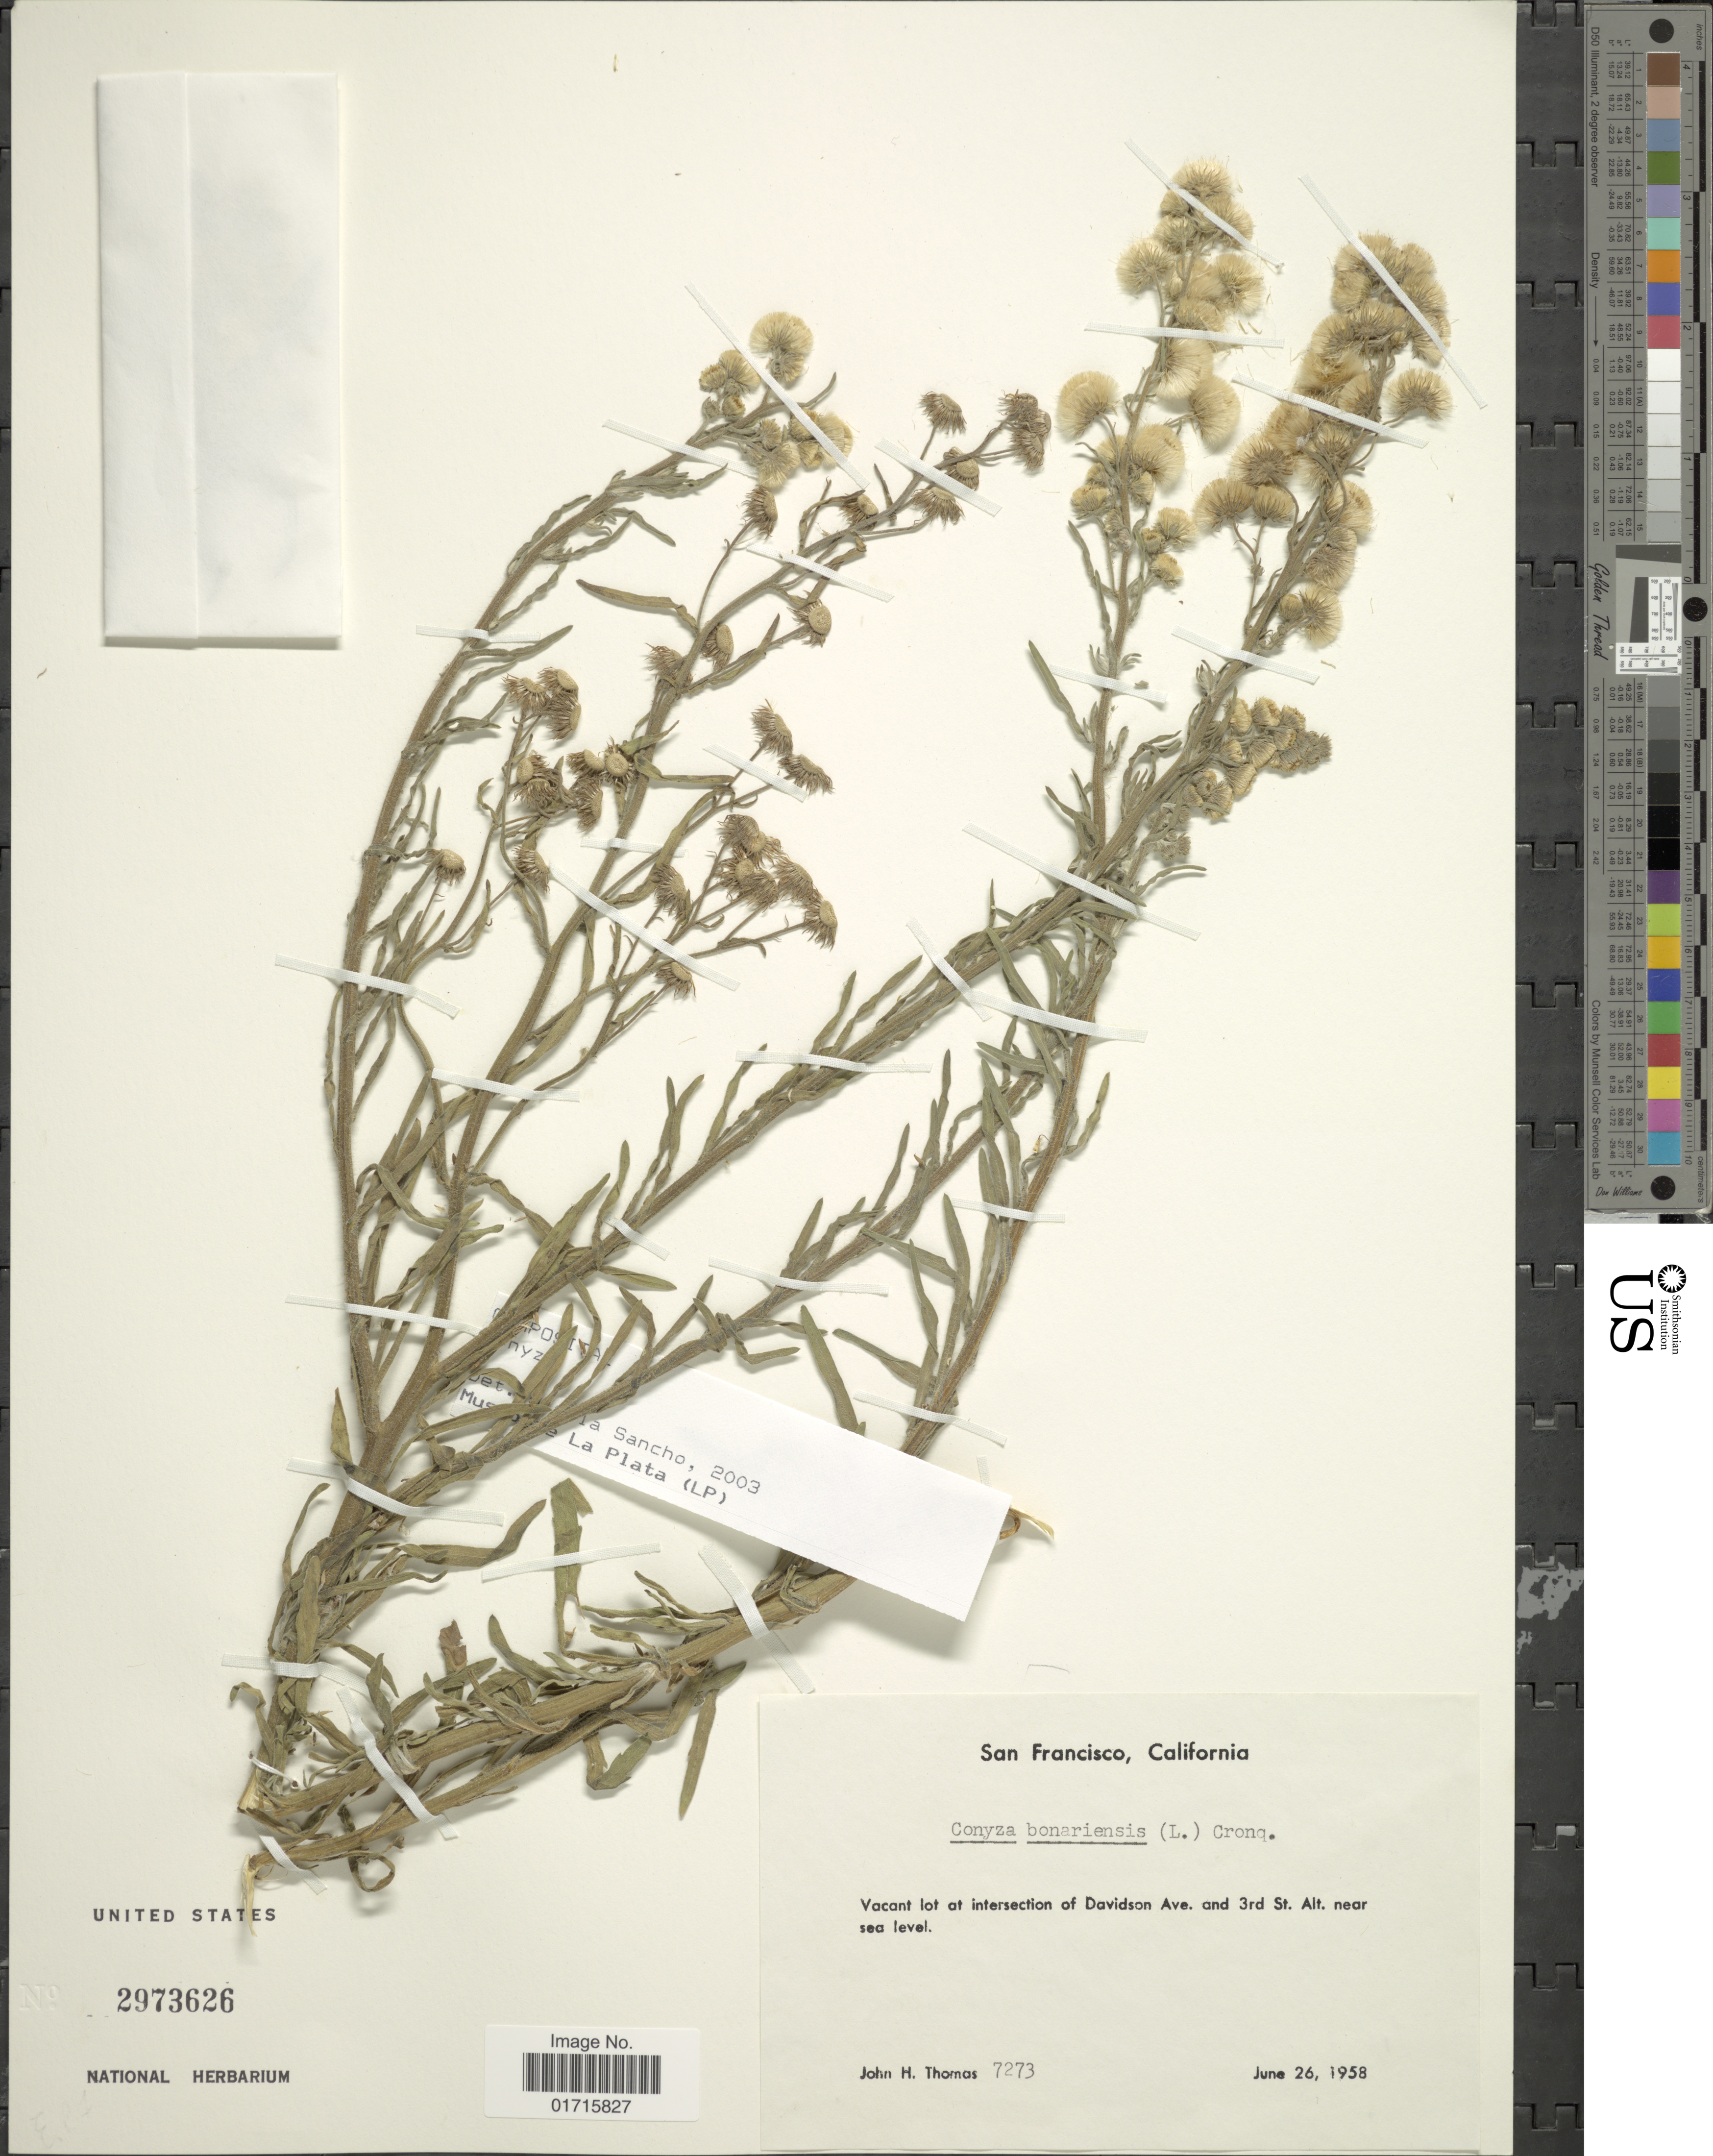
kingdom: Plantae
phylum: Tracheophyta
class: Magnoliopsida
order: Asterales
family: Asteraceae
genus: Conyza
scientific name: Conyza bonariensis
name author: (L.) Cronq.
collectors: J. H. Thomas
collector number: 7273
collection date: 1958-06-26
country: United States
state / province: California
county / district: San Francisco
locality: San Francisco, California. Vacant lot at intersection of Davidson Ave. and 3rd St.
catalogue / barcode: US 2973626